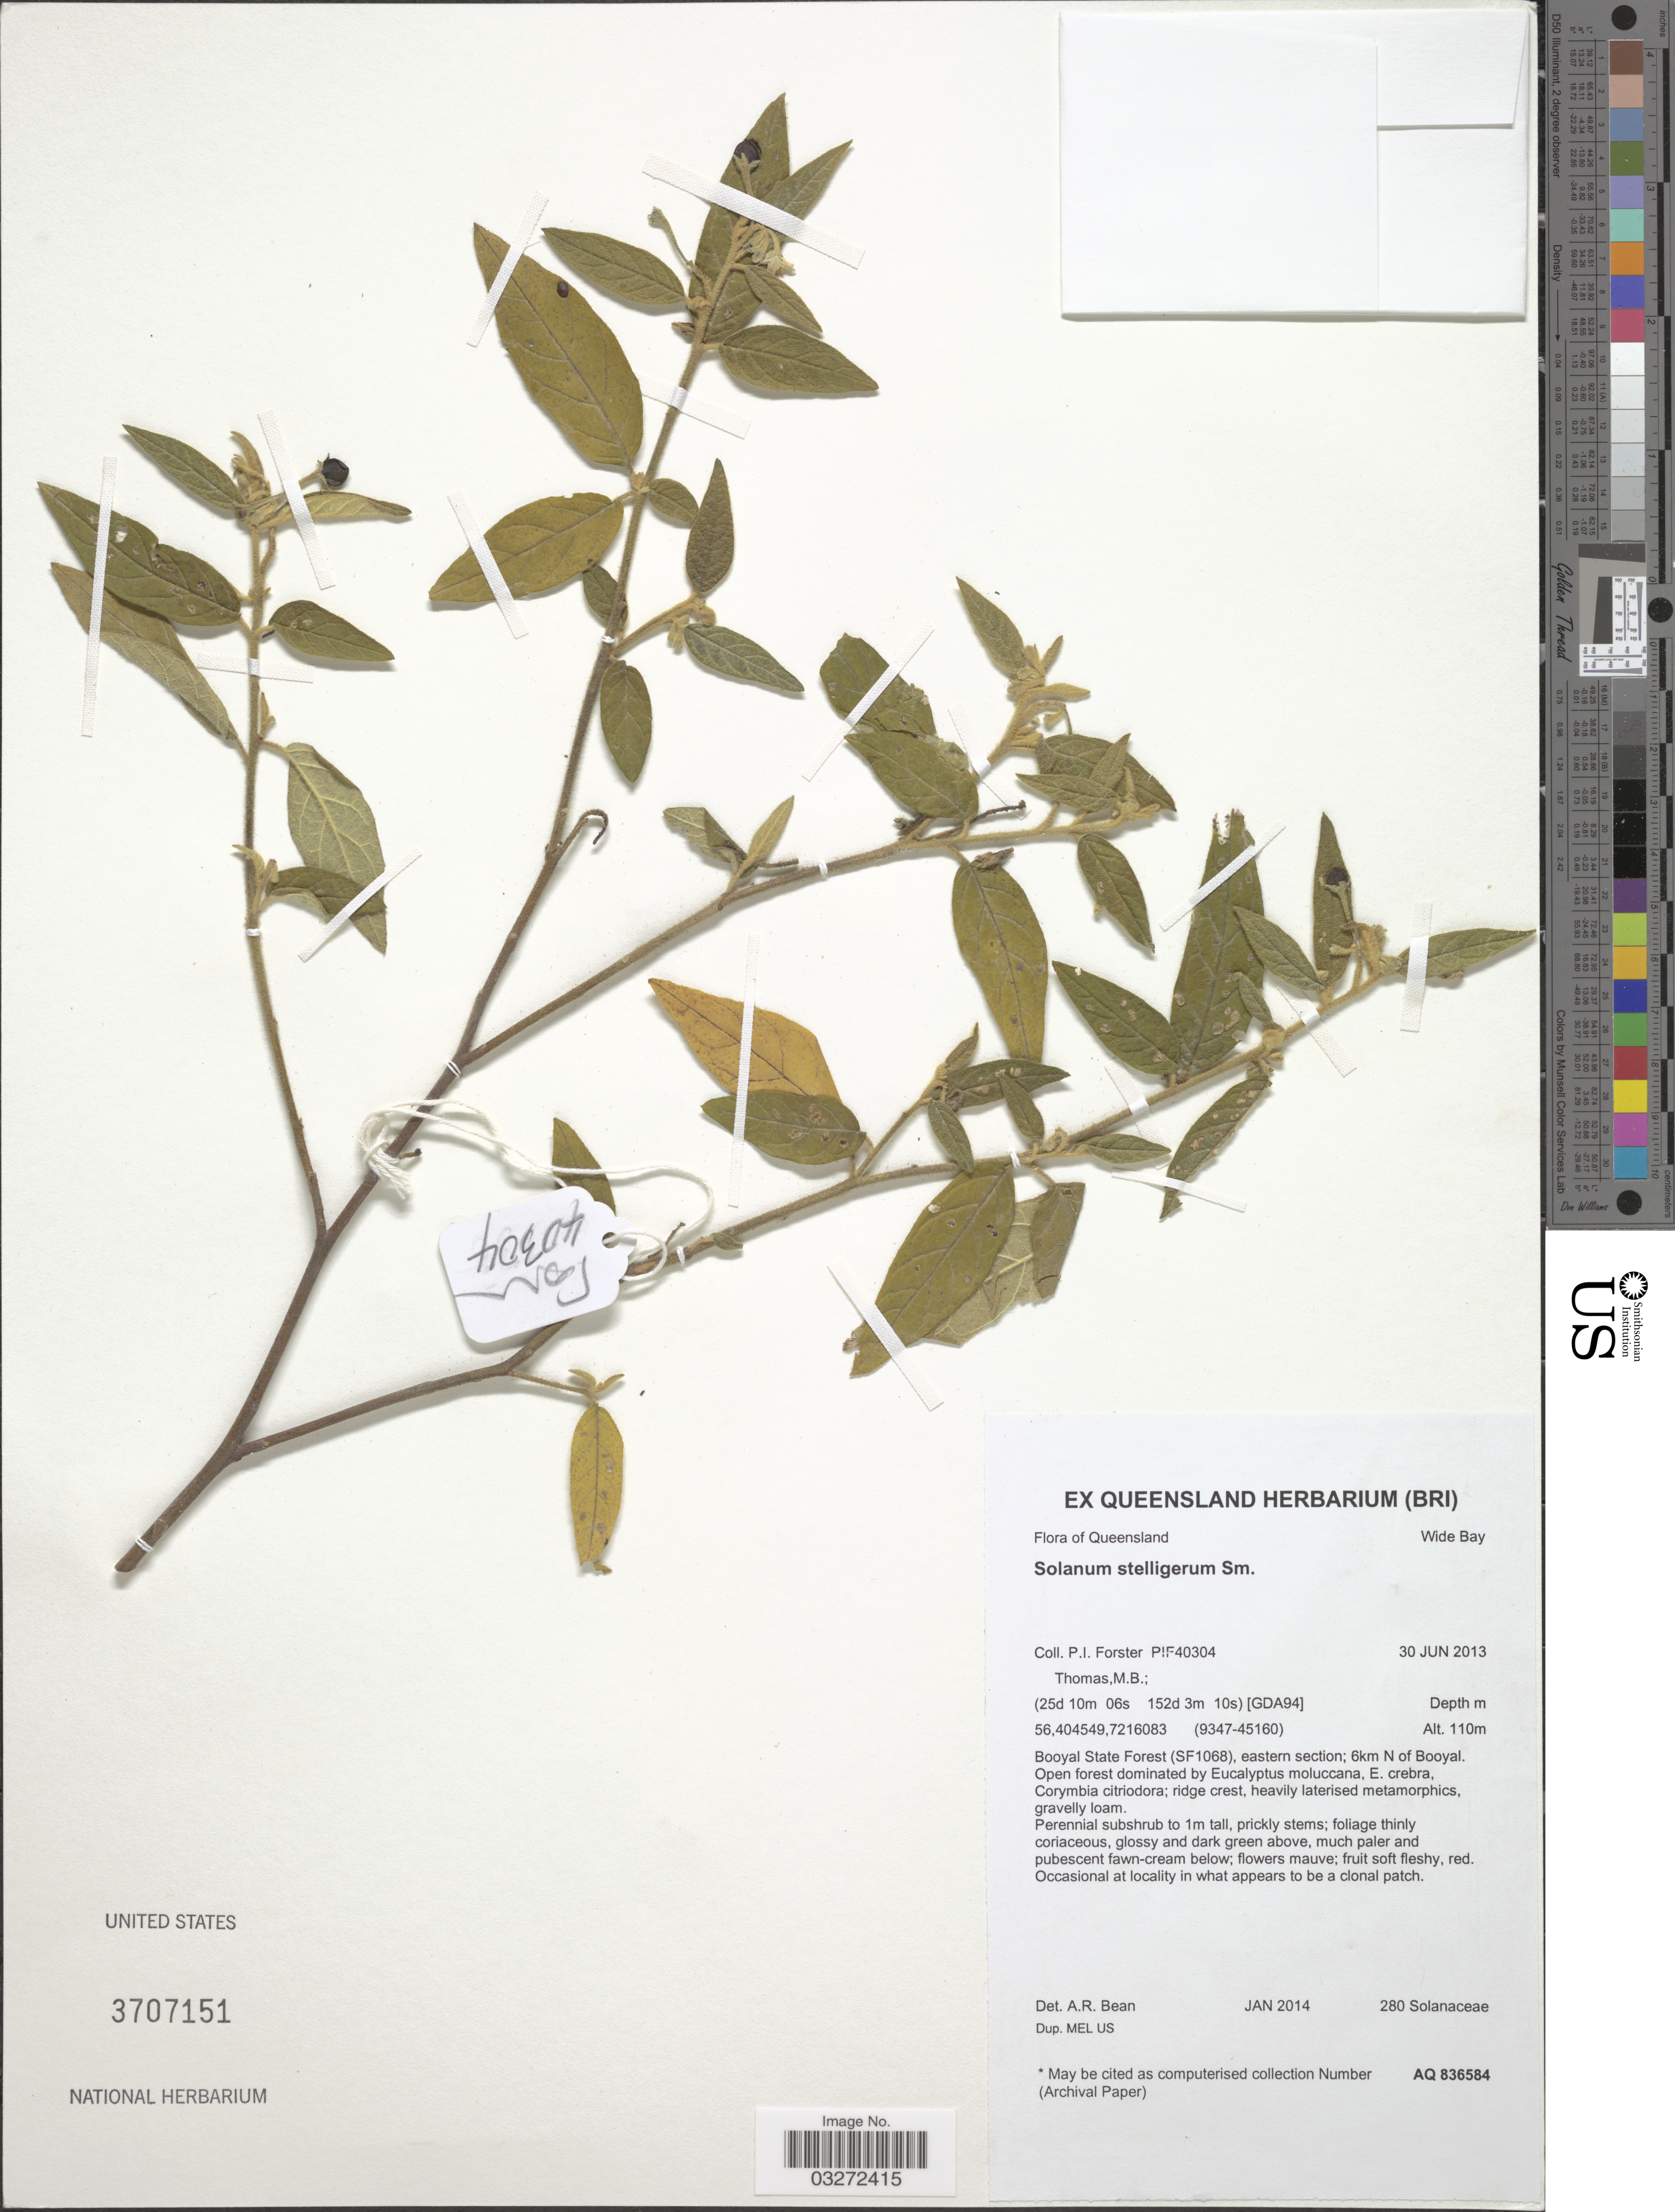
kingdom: Plantae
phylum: Tracheophyta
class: Magnoliopsida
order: Solanales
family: Solanaceae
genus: Solanum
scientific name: Solanum stelligerum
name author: Sm.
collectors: P. Forster & M. B. Thomas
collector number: PIF40304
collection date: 2013-06-30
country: Australia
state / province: Queensland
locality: Wide Bay, Booyal State Forest (SF1068), eastern section; 6km N of Booyal, [GDA94].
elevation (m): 110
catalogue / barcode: US 3707151